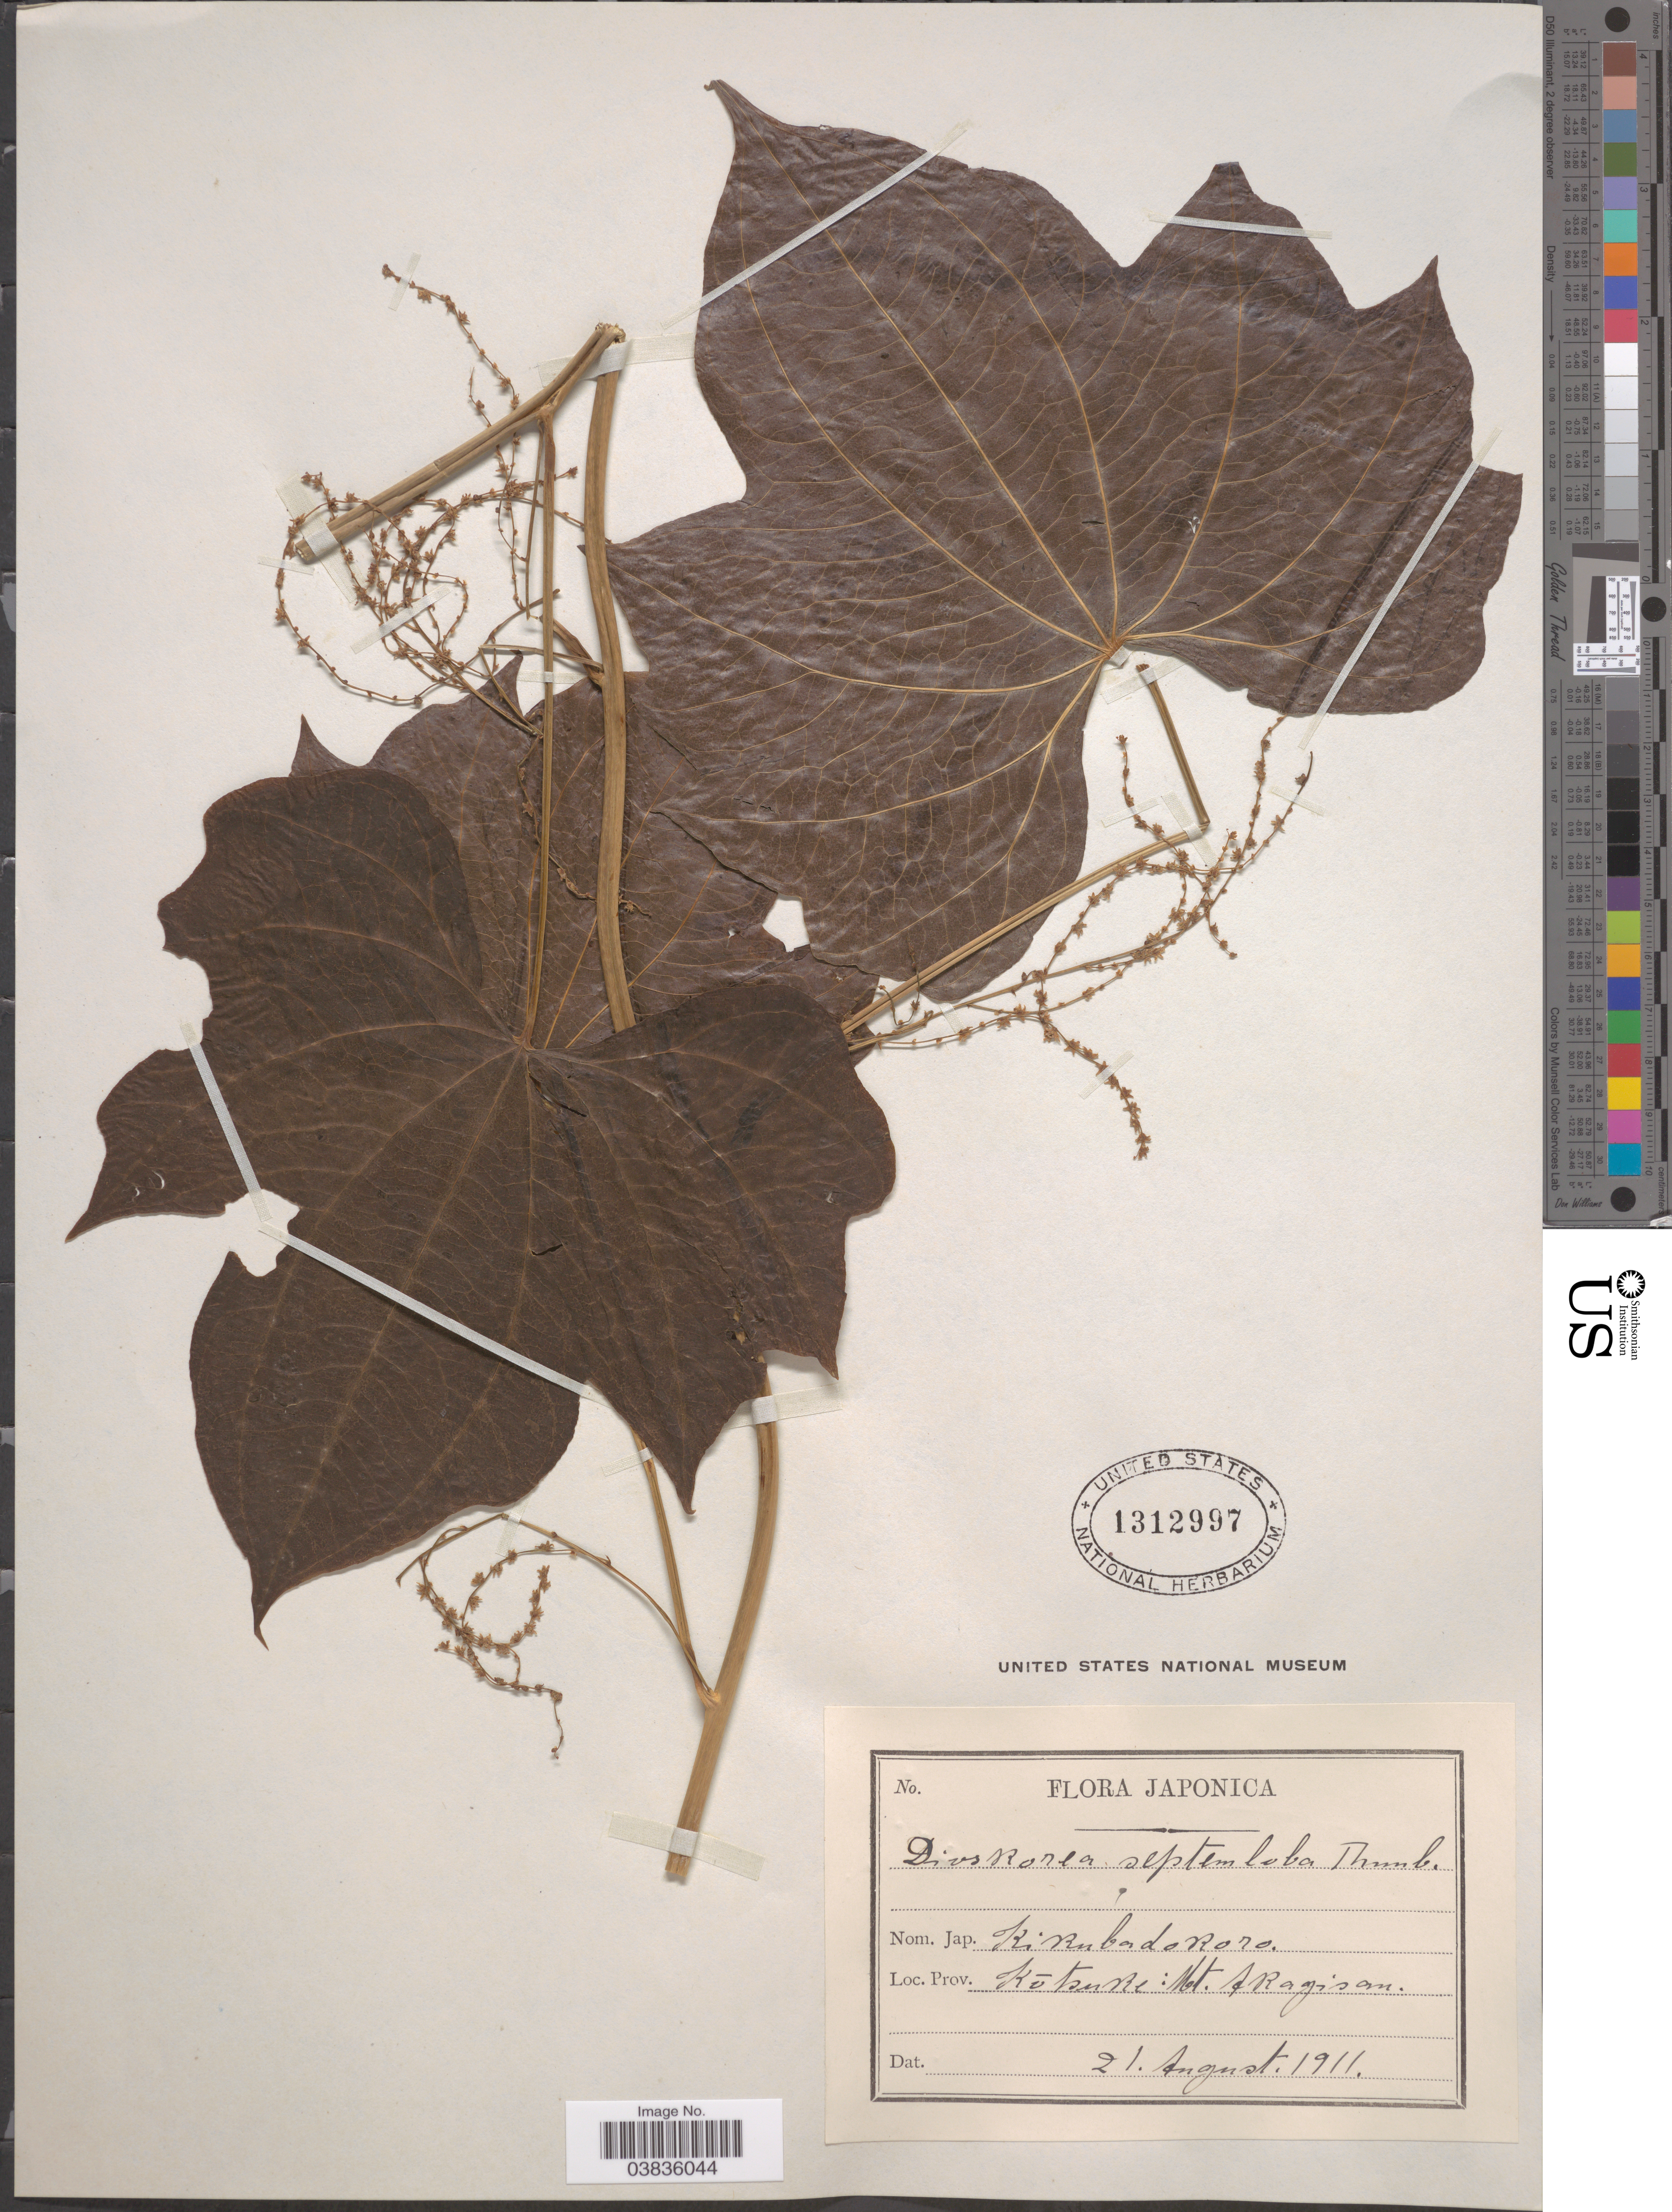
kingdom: Plantae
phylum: Tracheophyta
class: Liliopsida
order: Dioscoreales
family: Dioscoreaceae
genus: Dioscorea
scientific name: Dioscorea septemloba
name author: Thunb.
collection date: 1911-08-21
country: Japan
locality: Prov. Kotsuke: Mt. Akagisan.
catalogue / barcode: US 1312997